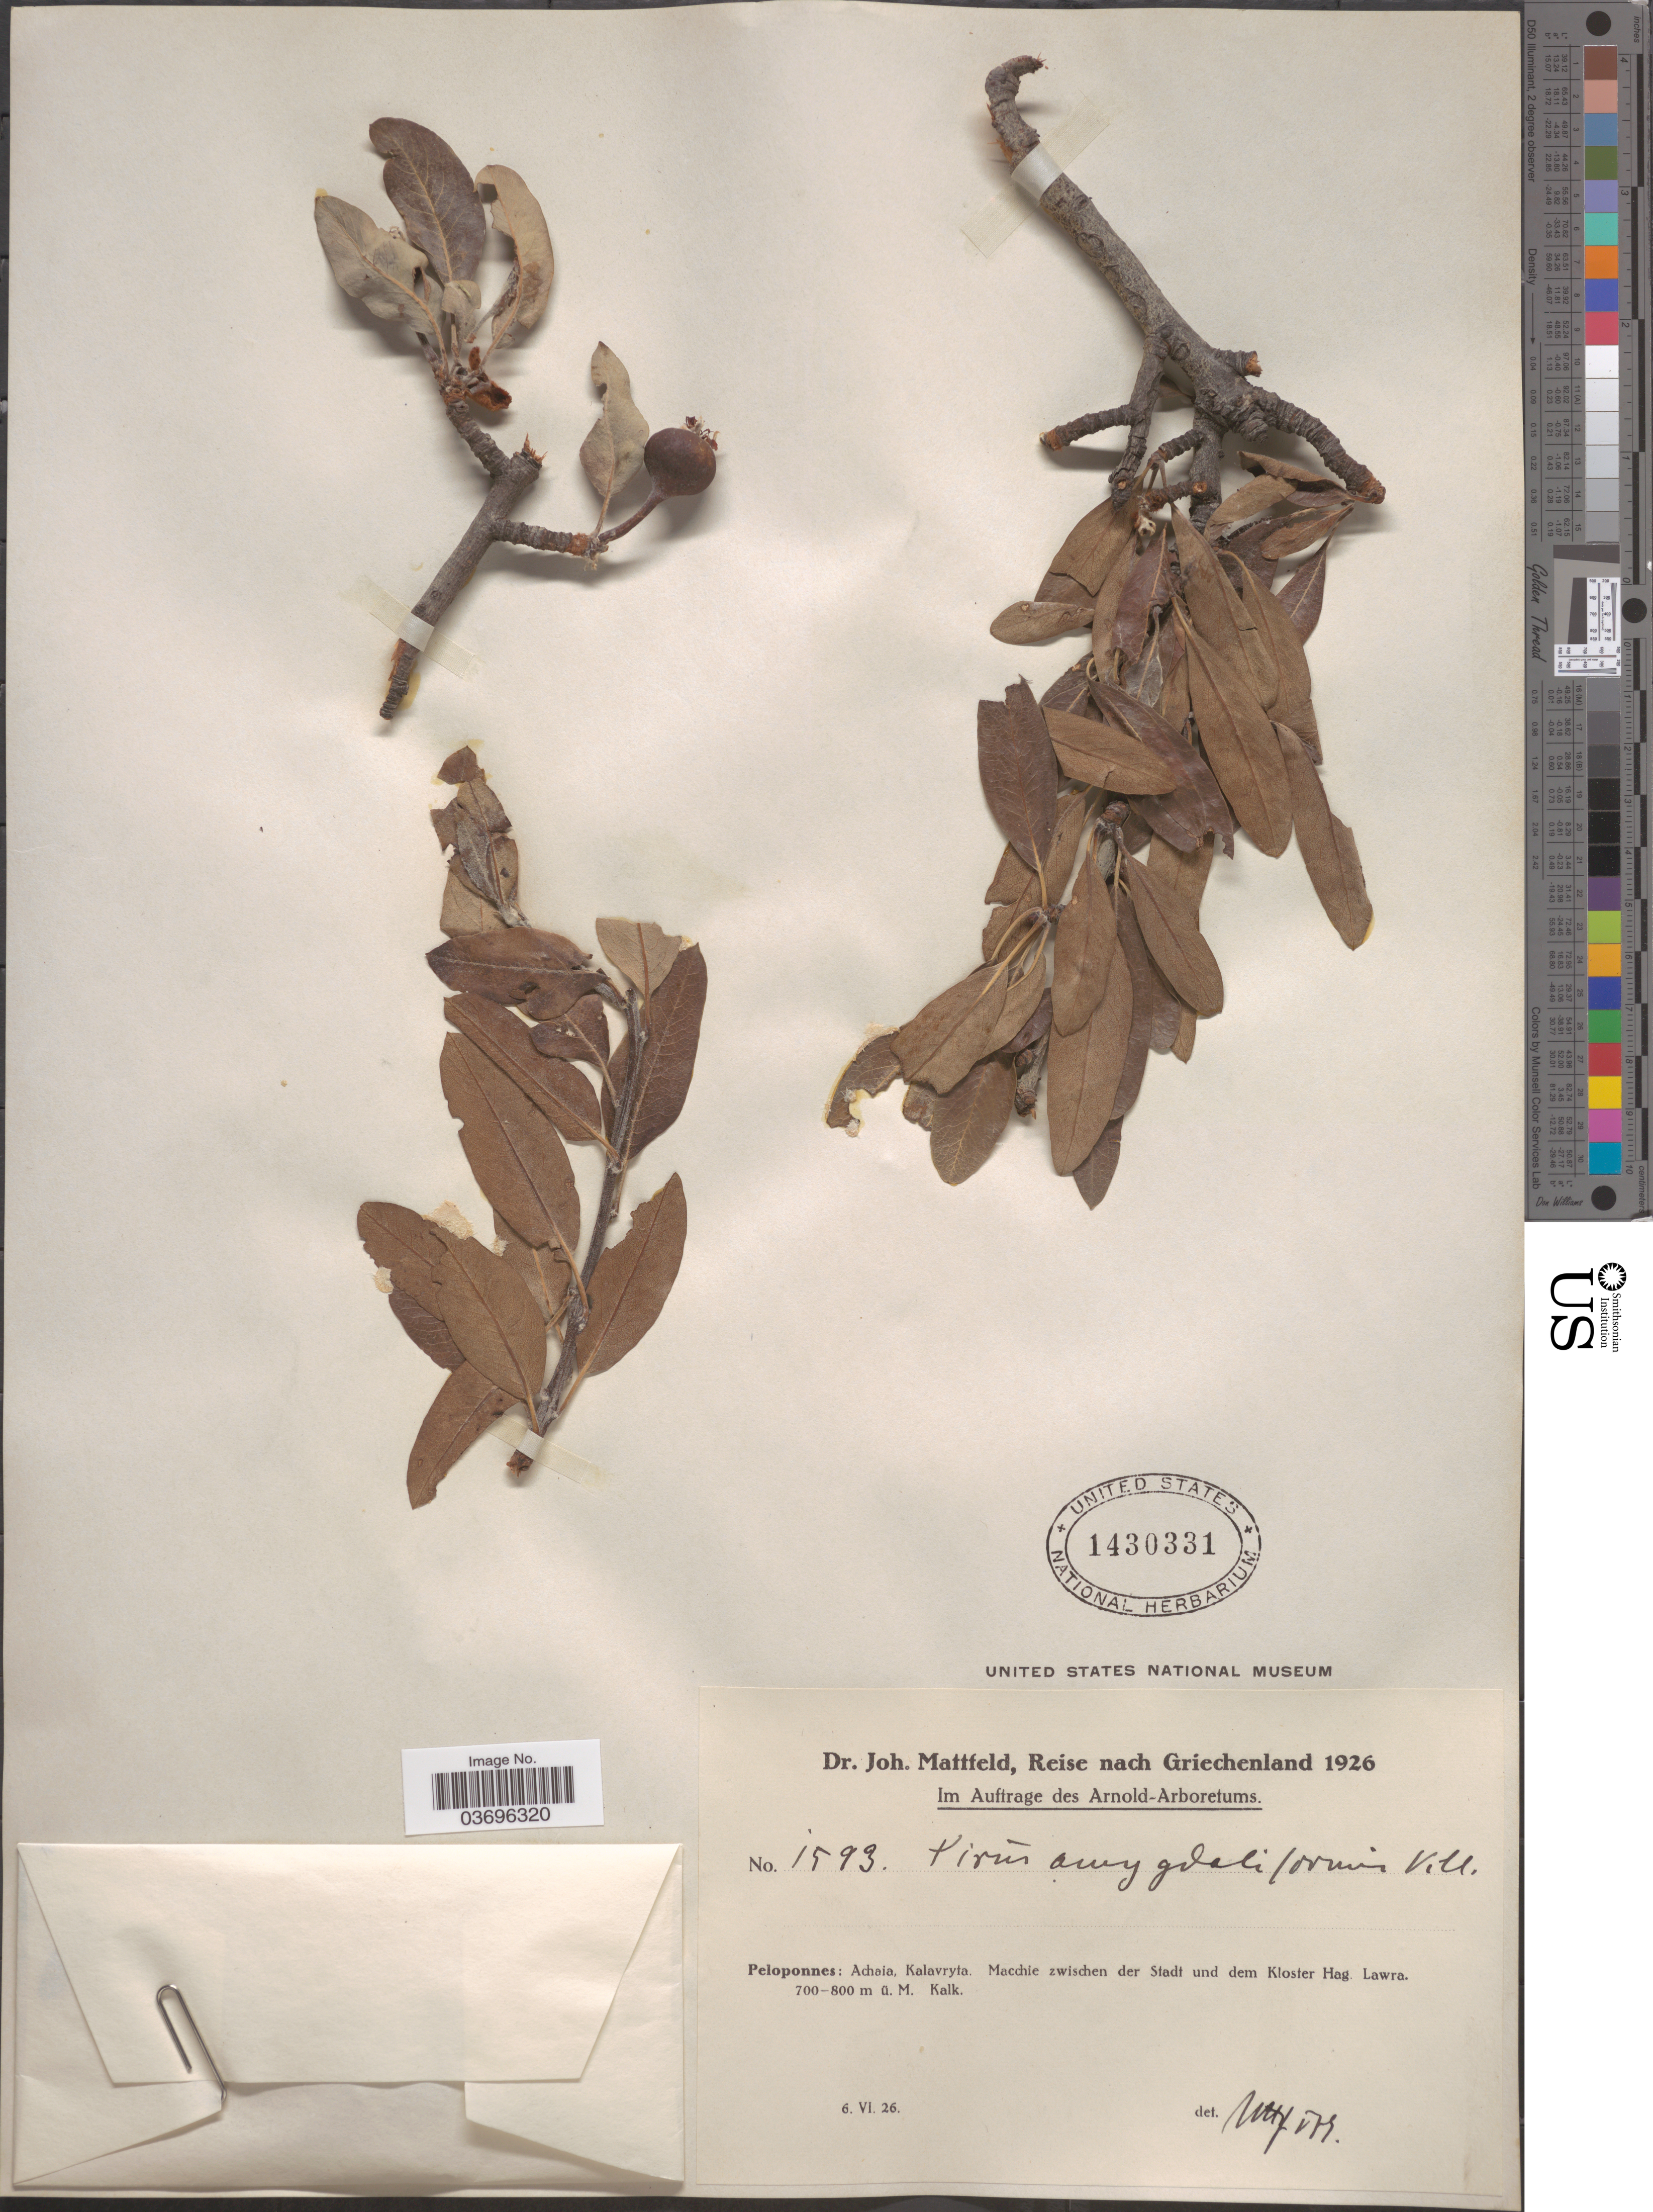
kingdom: Plantae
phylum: Tracheophyta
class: Magnoliopsida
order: Rosales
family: Rosaceae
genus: Pyrus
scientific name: Pyrus amygdaliformis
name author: Vill.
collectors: J. Mattfeld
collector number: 1593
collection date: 1926-06-06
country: Greece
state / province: Peloponnese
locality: Griechenland. Achaia, Kalavryta. Macchie zwischen der Stadt und dem Kloster Hag. Lawra.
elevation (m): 700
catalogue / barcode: US 1430331